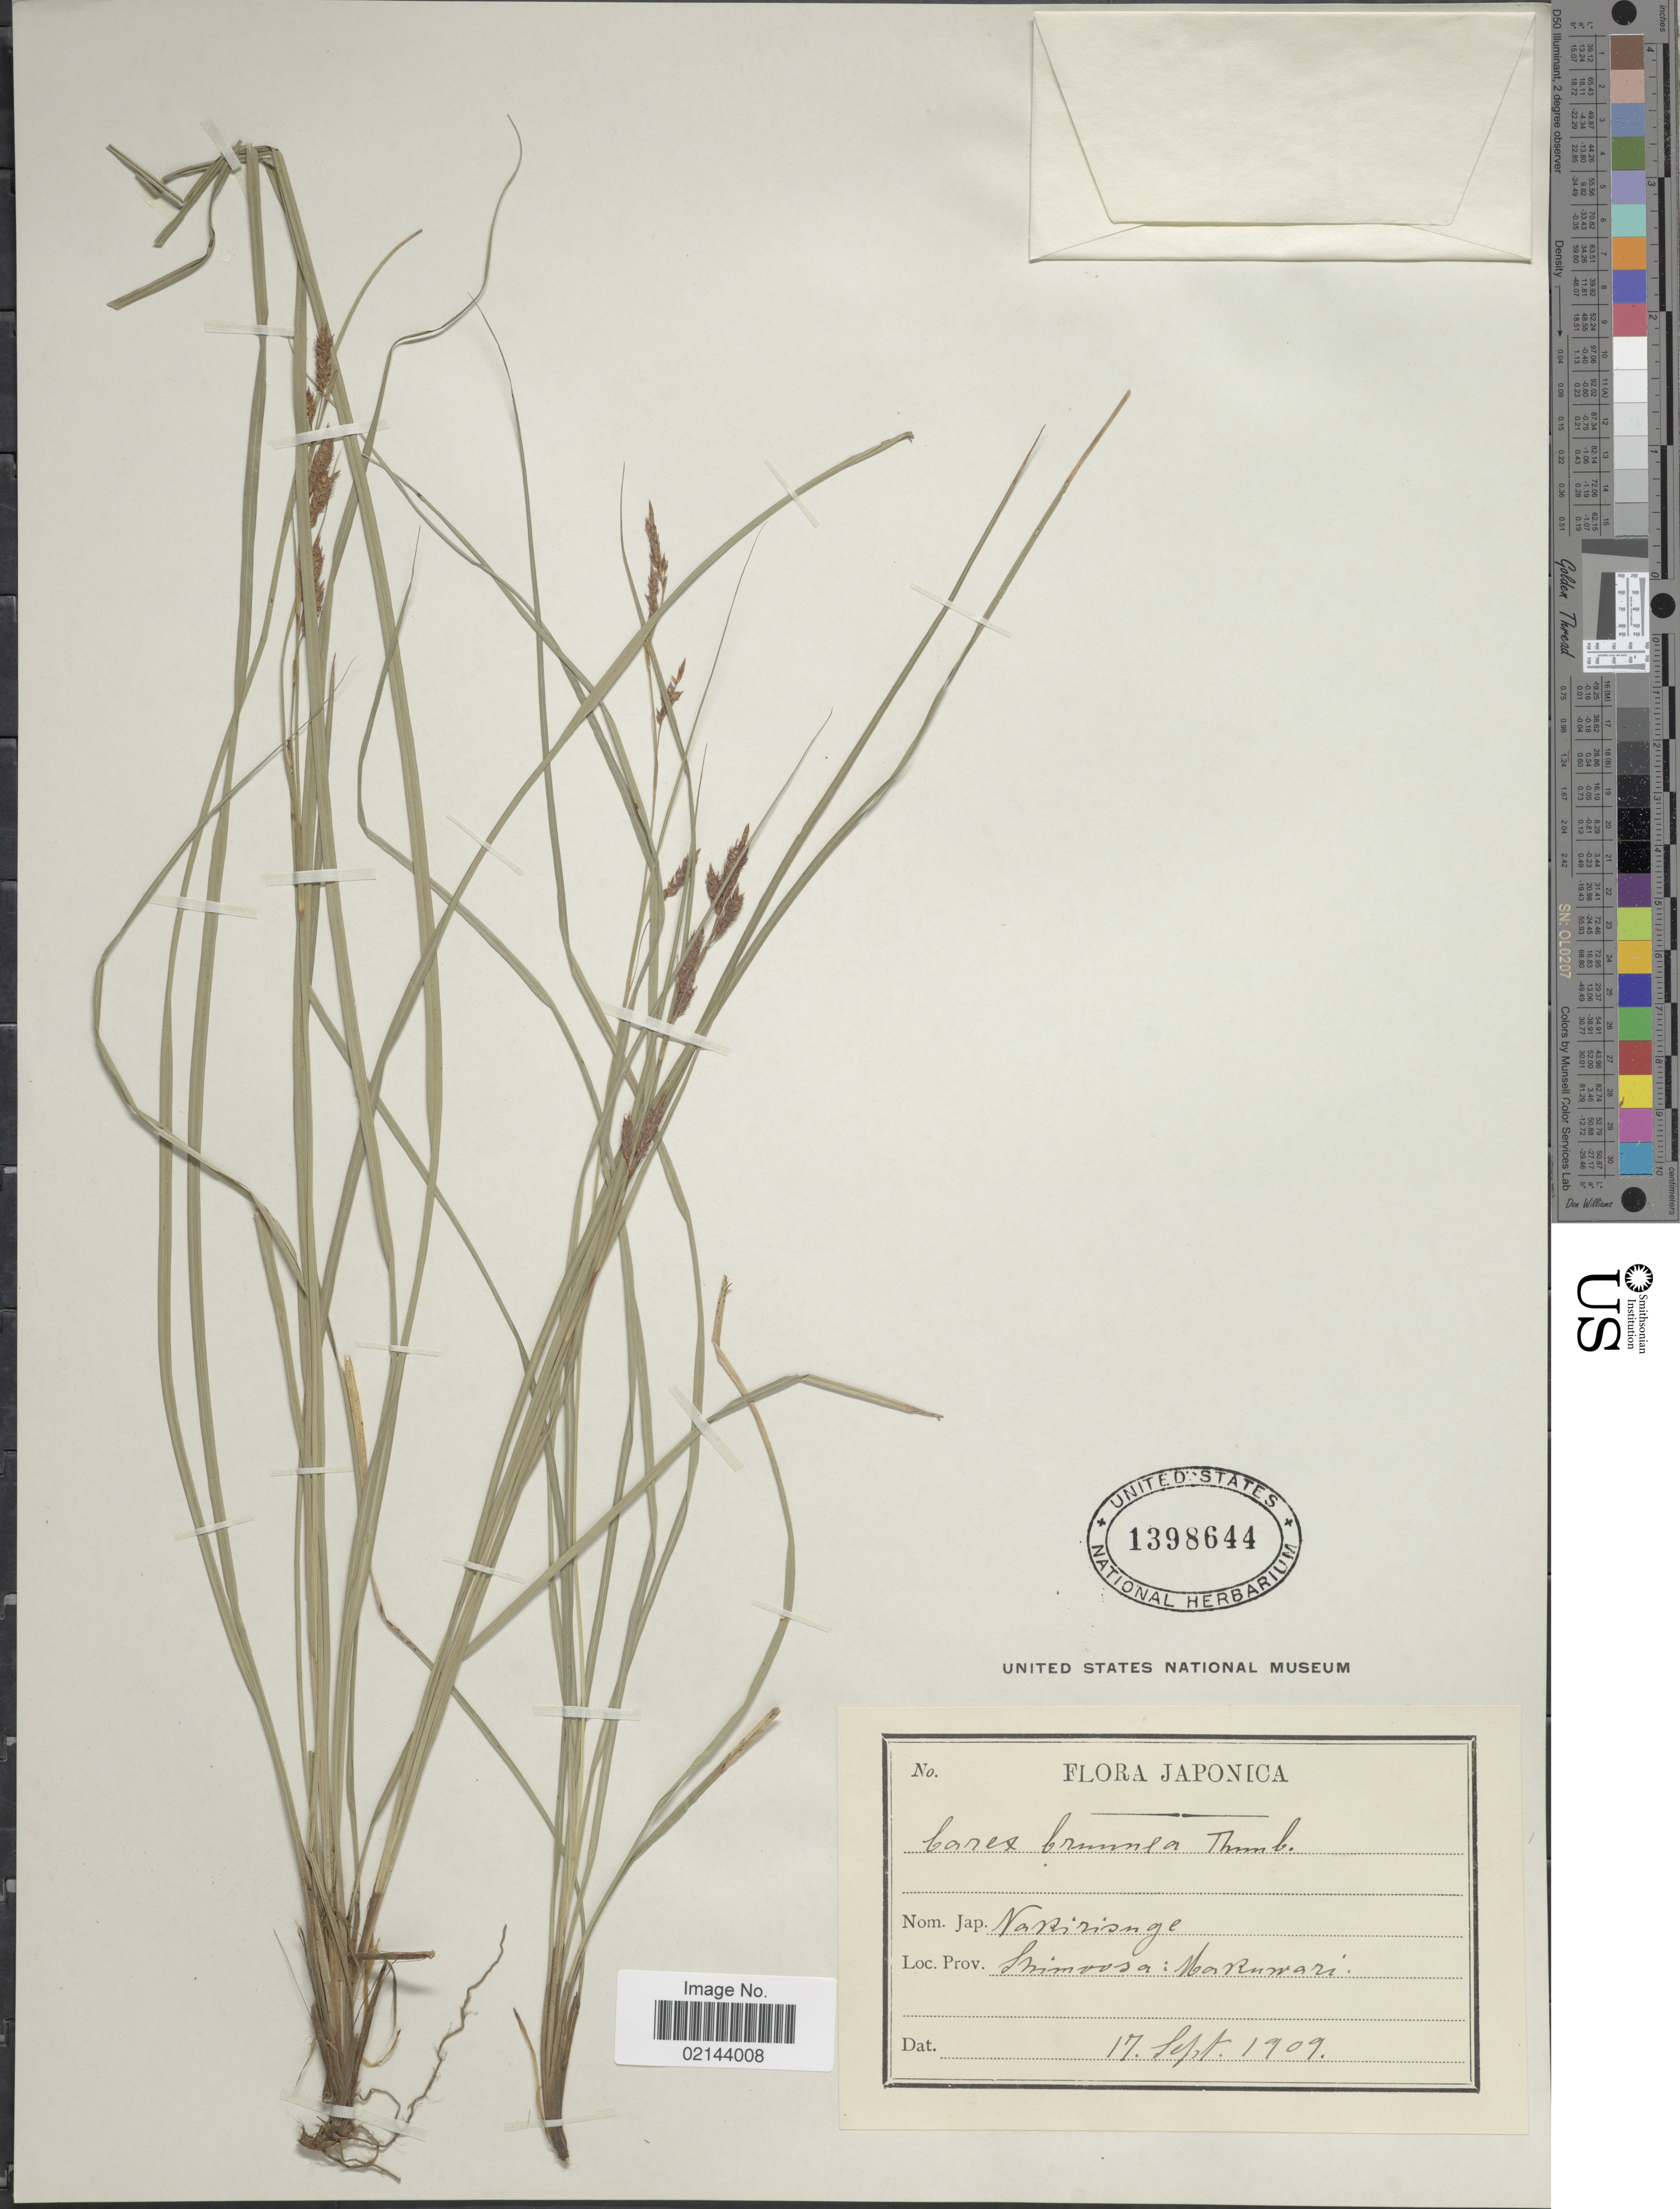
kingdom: Plantae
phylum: Tracheophyta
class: Liliopsida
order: Poales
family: Cyperaceae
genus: Carex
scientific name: Carex brunnea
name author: Thunb.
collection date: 1909-09-17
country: Japan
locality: Shimoosa: Makuwari.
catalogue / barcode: US 1398644